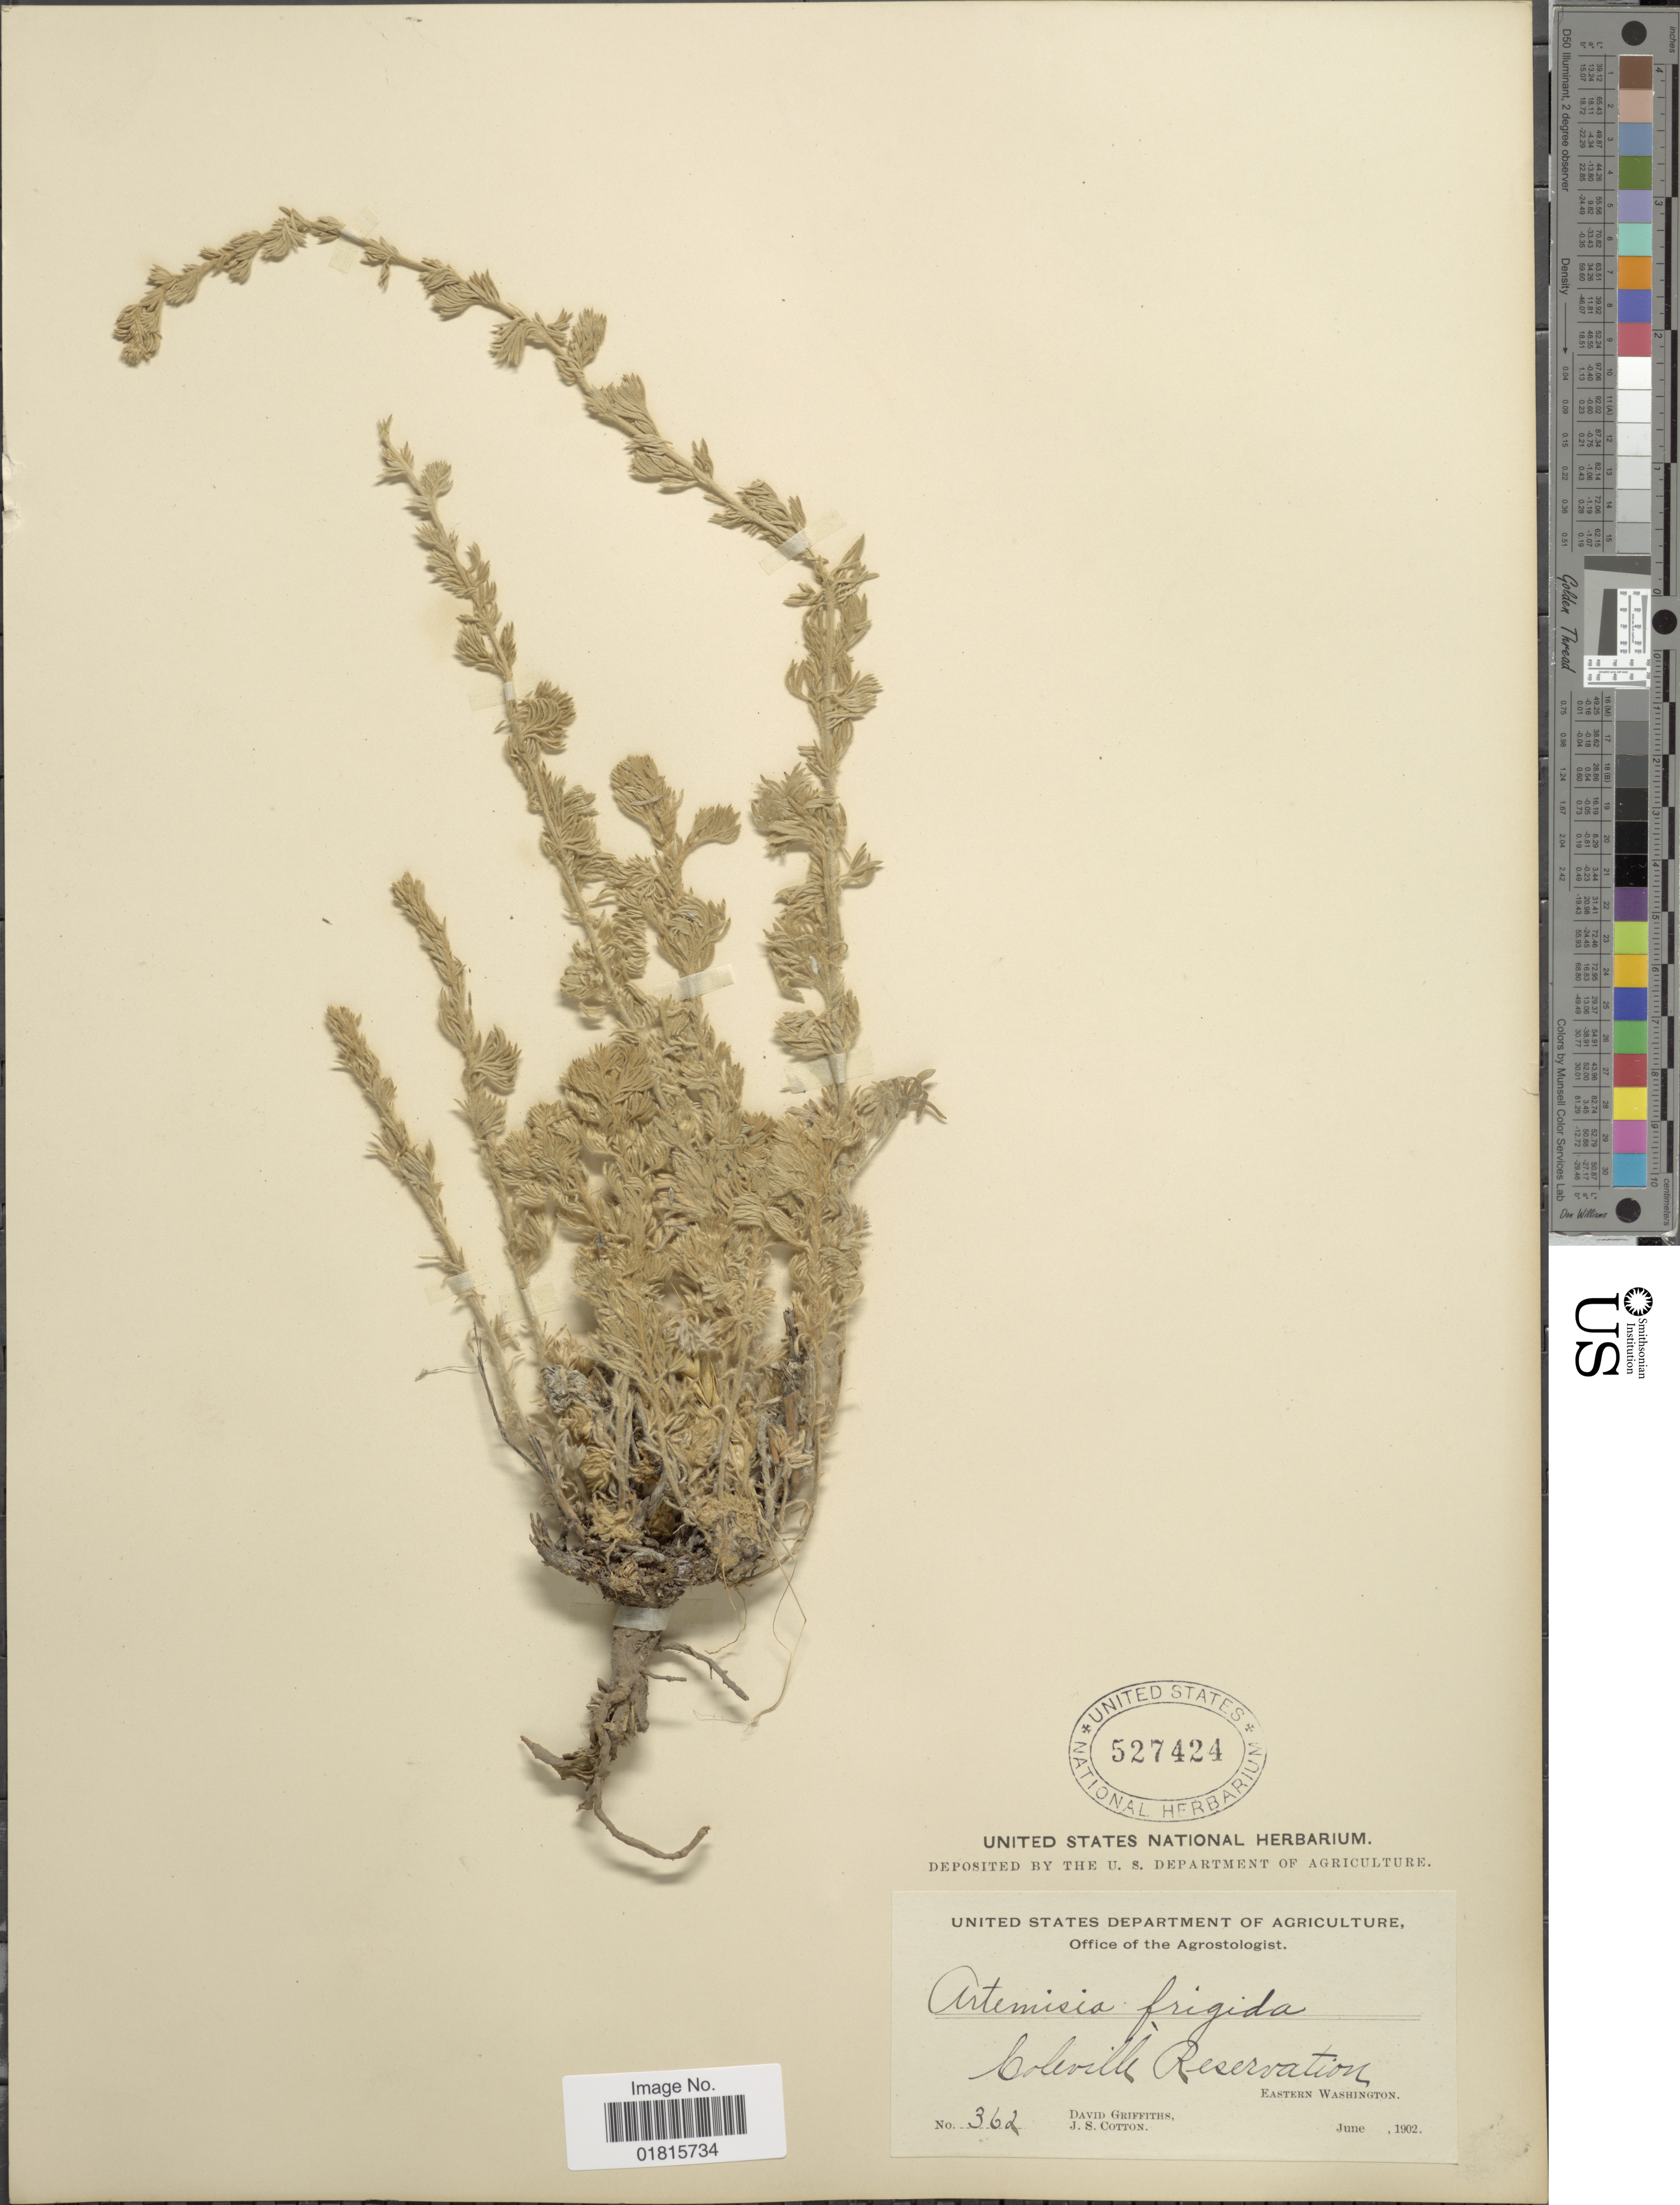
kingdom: Plantae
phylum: Tracheophyta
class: Magnoliopsida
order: Asterales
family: Asteraceae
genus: Artemisia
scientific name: Artemisia frigida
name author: Willd.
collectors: D. Griffiths & J. S. Cotton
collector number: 362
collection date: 1902-06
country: United States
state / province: Washington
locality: Coleville Reservation, Eastern Washington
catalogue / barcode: US 527424